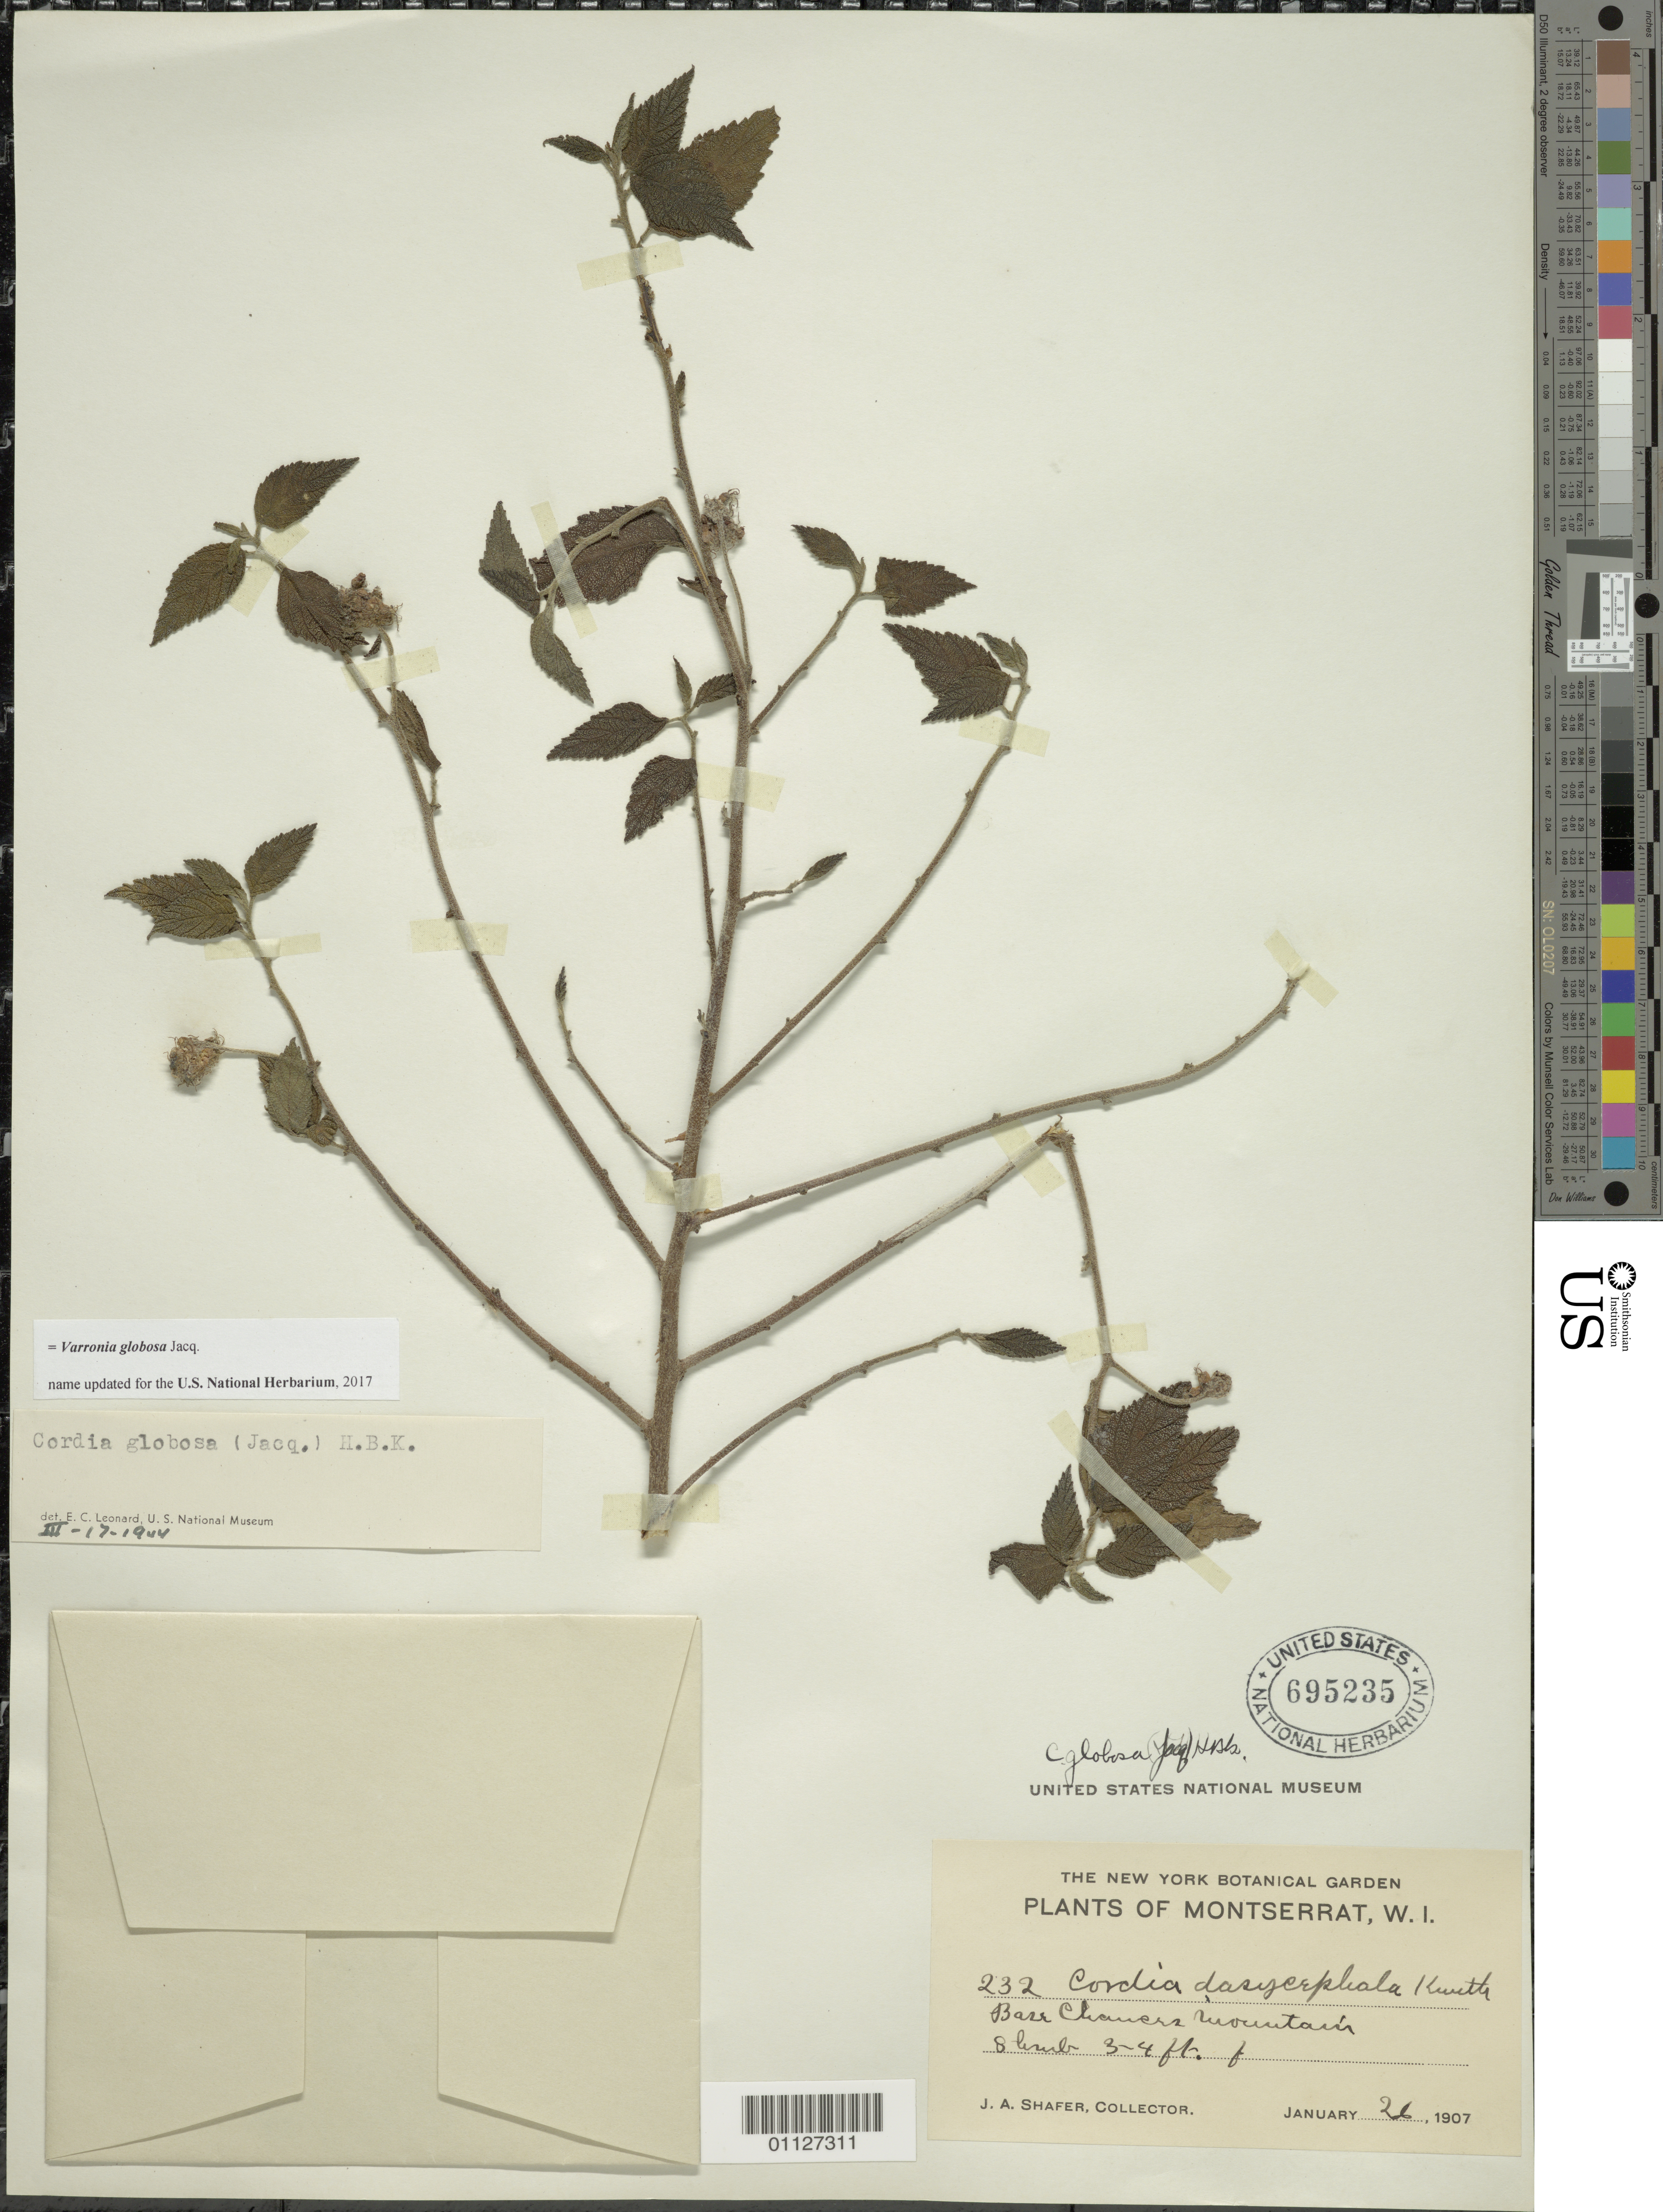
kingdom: Plantae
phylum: Tracheophyta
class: Magnoliopsida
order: Boraginales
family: Cordiaceae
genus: Varronia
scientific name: Varronia globosa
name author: Jacq.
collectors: J. A. Shafer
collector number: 232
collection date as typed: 26 Jan 1907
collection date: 1907-01-26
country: Montserrat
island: Montserrat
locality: Bare Chances Mountain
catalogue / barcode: US 695235